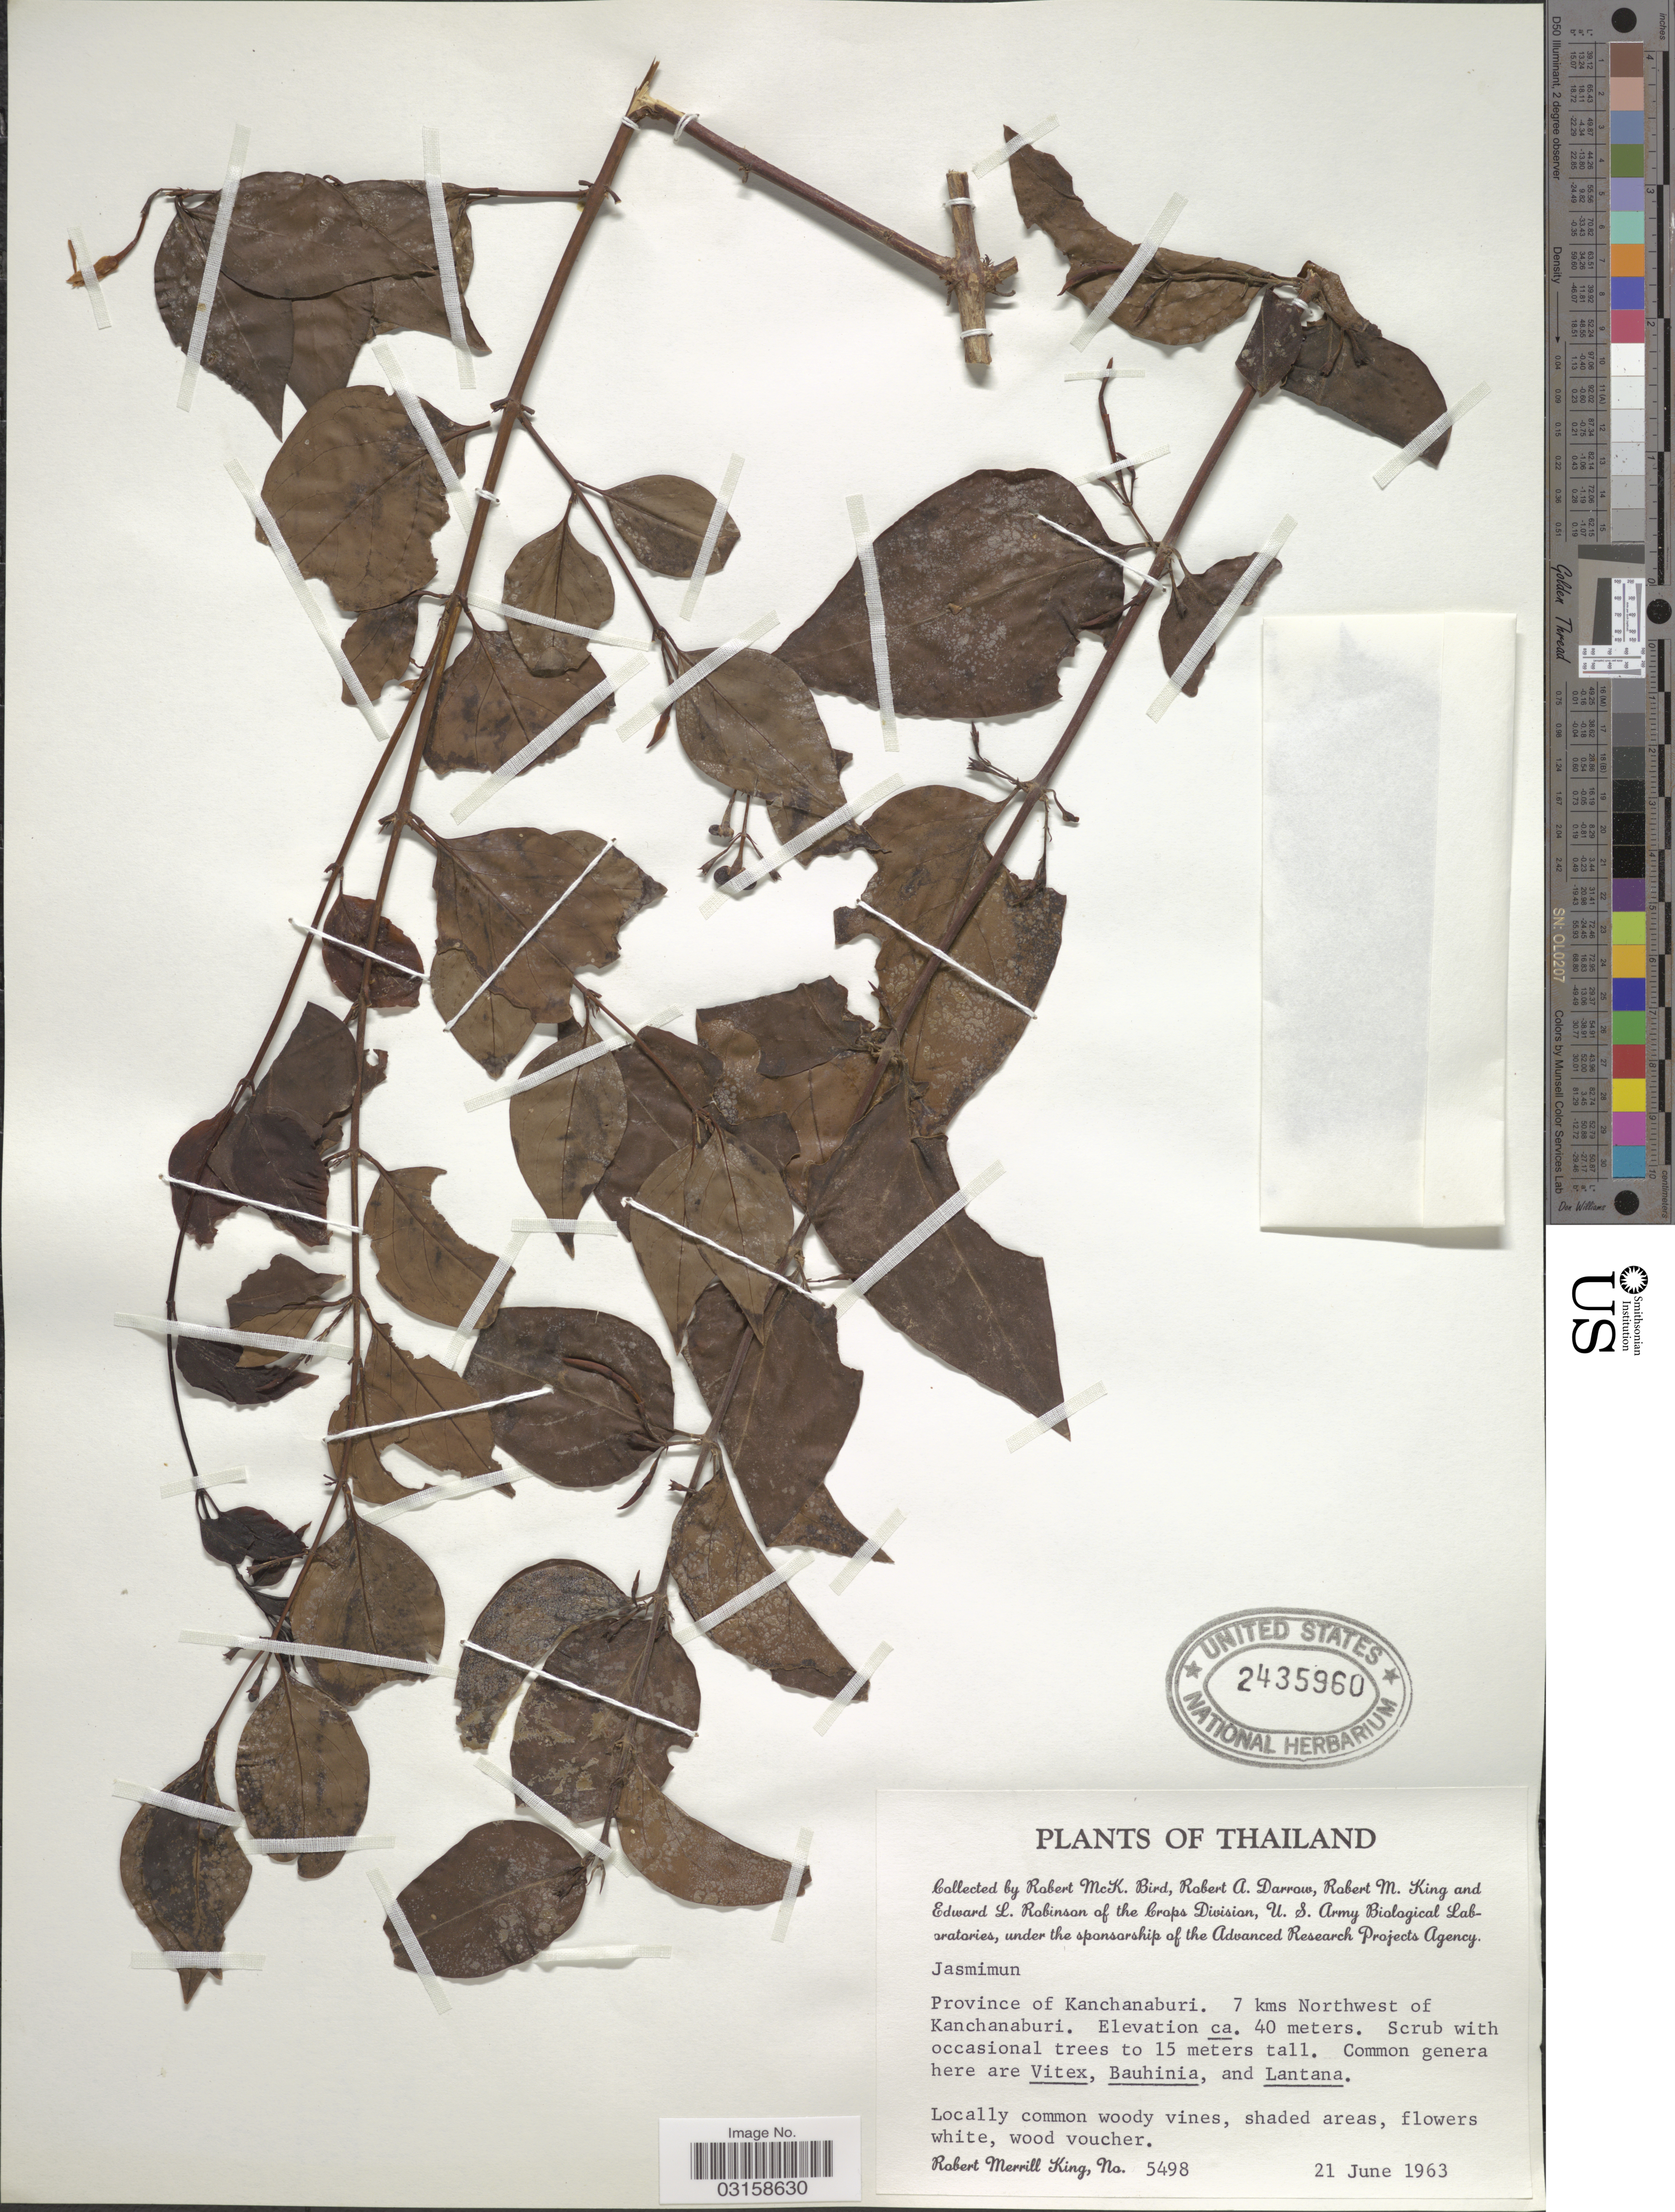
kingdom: Plantae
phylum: Tracheophyta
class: Magnoliopsida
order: Lamiales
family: Oleaceae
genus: Jasminum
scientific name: Jasminum sp.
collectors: R. M. Bird, R. A. Darrow, R. M. King & E. L. Robinson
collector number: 5498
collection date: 1963-06-21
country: Thailand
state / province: Kanchanaburi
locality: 7 kms Northwest of Kanchanaburi.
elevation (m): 40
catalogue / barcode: US 2435960